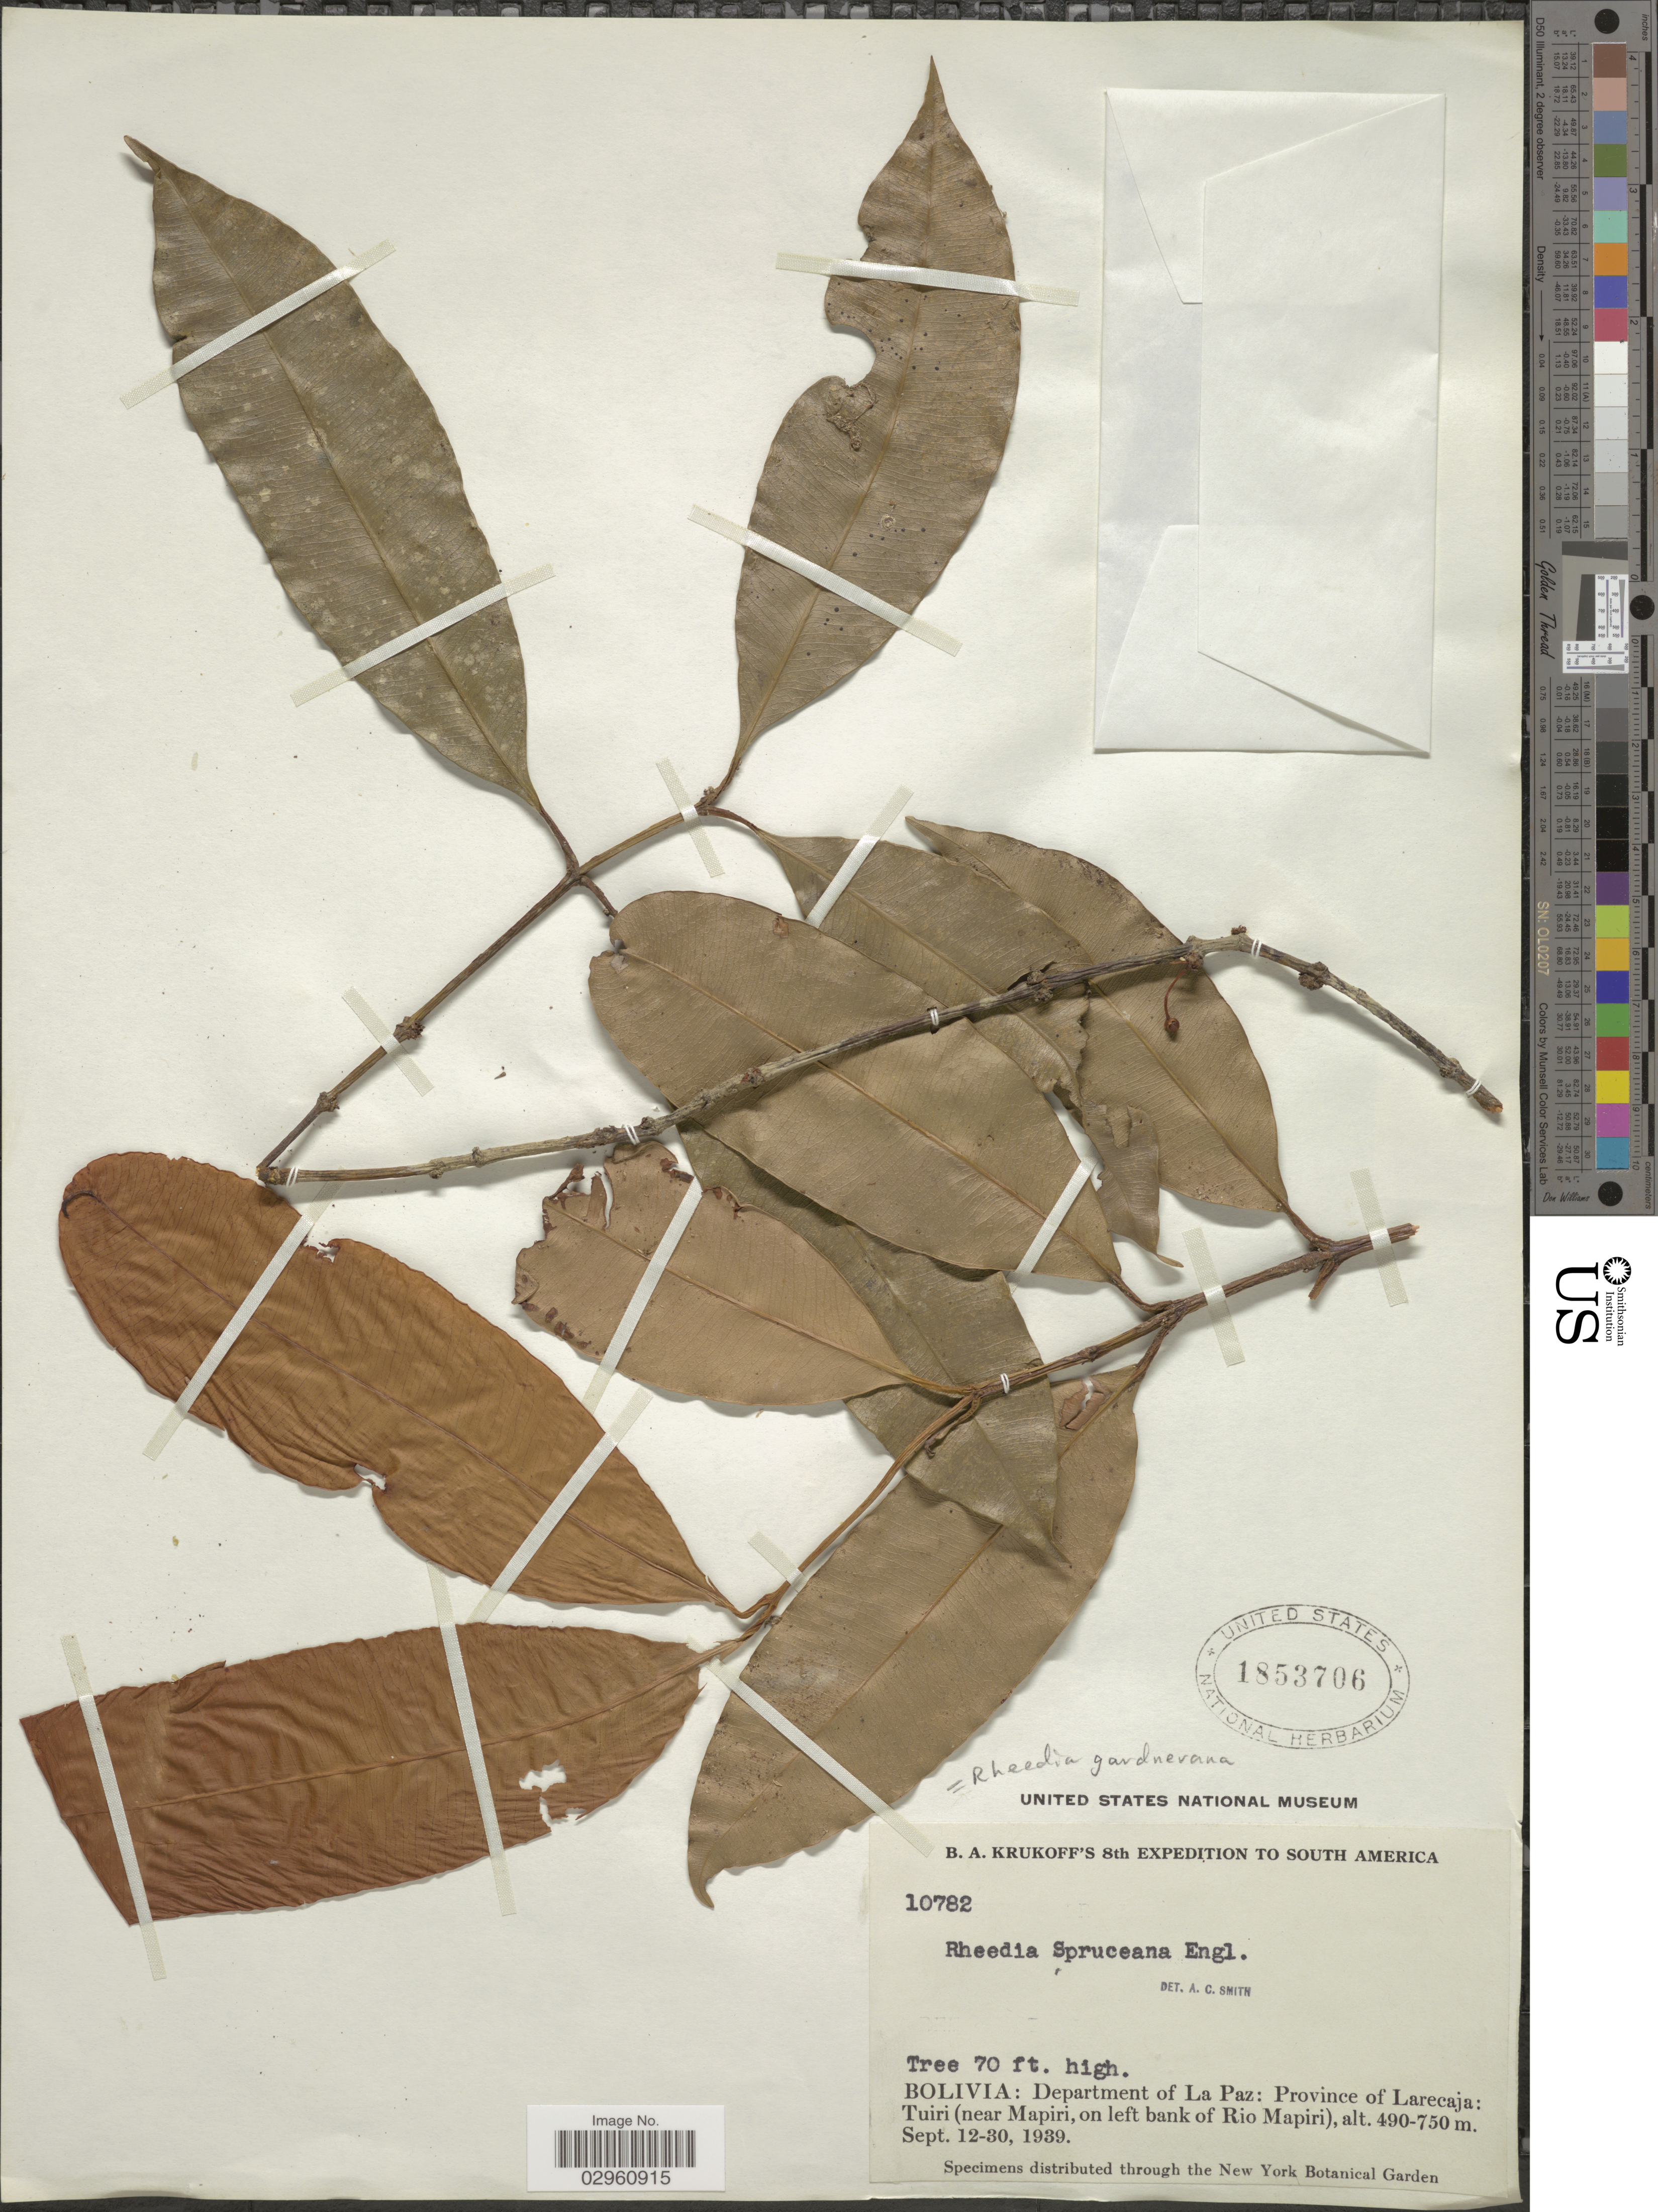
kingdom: Plantae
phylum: Tracheophyta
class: Magnoliopsida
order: Malpighiales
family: Clusiaceae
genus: Garcinia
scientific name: Garcinia gardneriana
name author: (Planch. & Triana) Zappi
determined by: Strong, Mark T., (BOT), Smithsonian Institution - National Museum of Natural History (UNITED STATES)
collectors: B. A. Krukoff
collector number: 10782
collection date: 1939-09-12/1939-09-30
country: Bolivia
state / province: La Paz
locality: Department of La Paz: Province of Larecaja: Tuiri (near Mapiri, on left bank of Rio Mapiri).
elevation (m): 490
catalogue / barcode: US 1853706